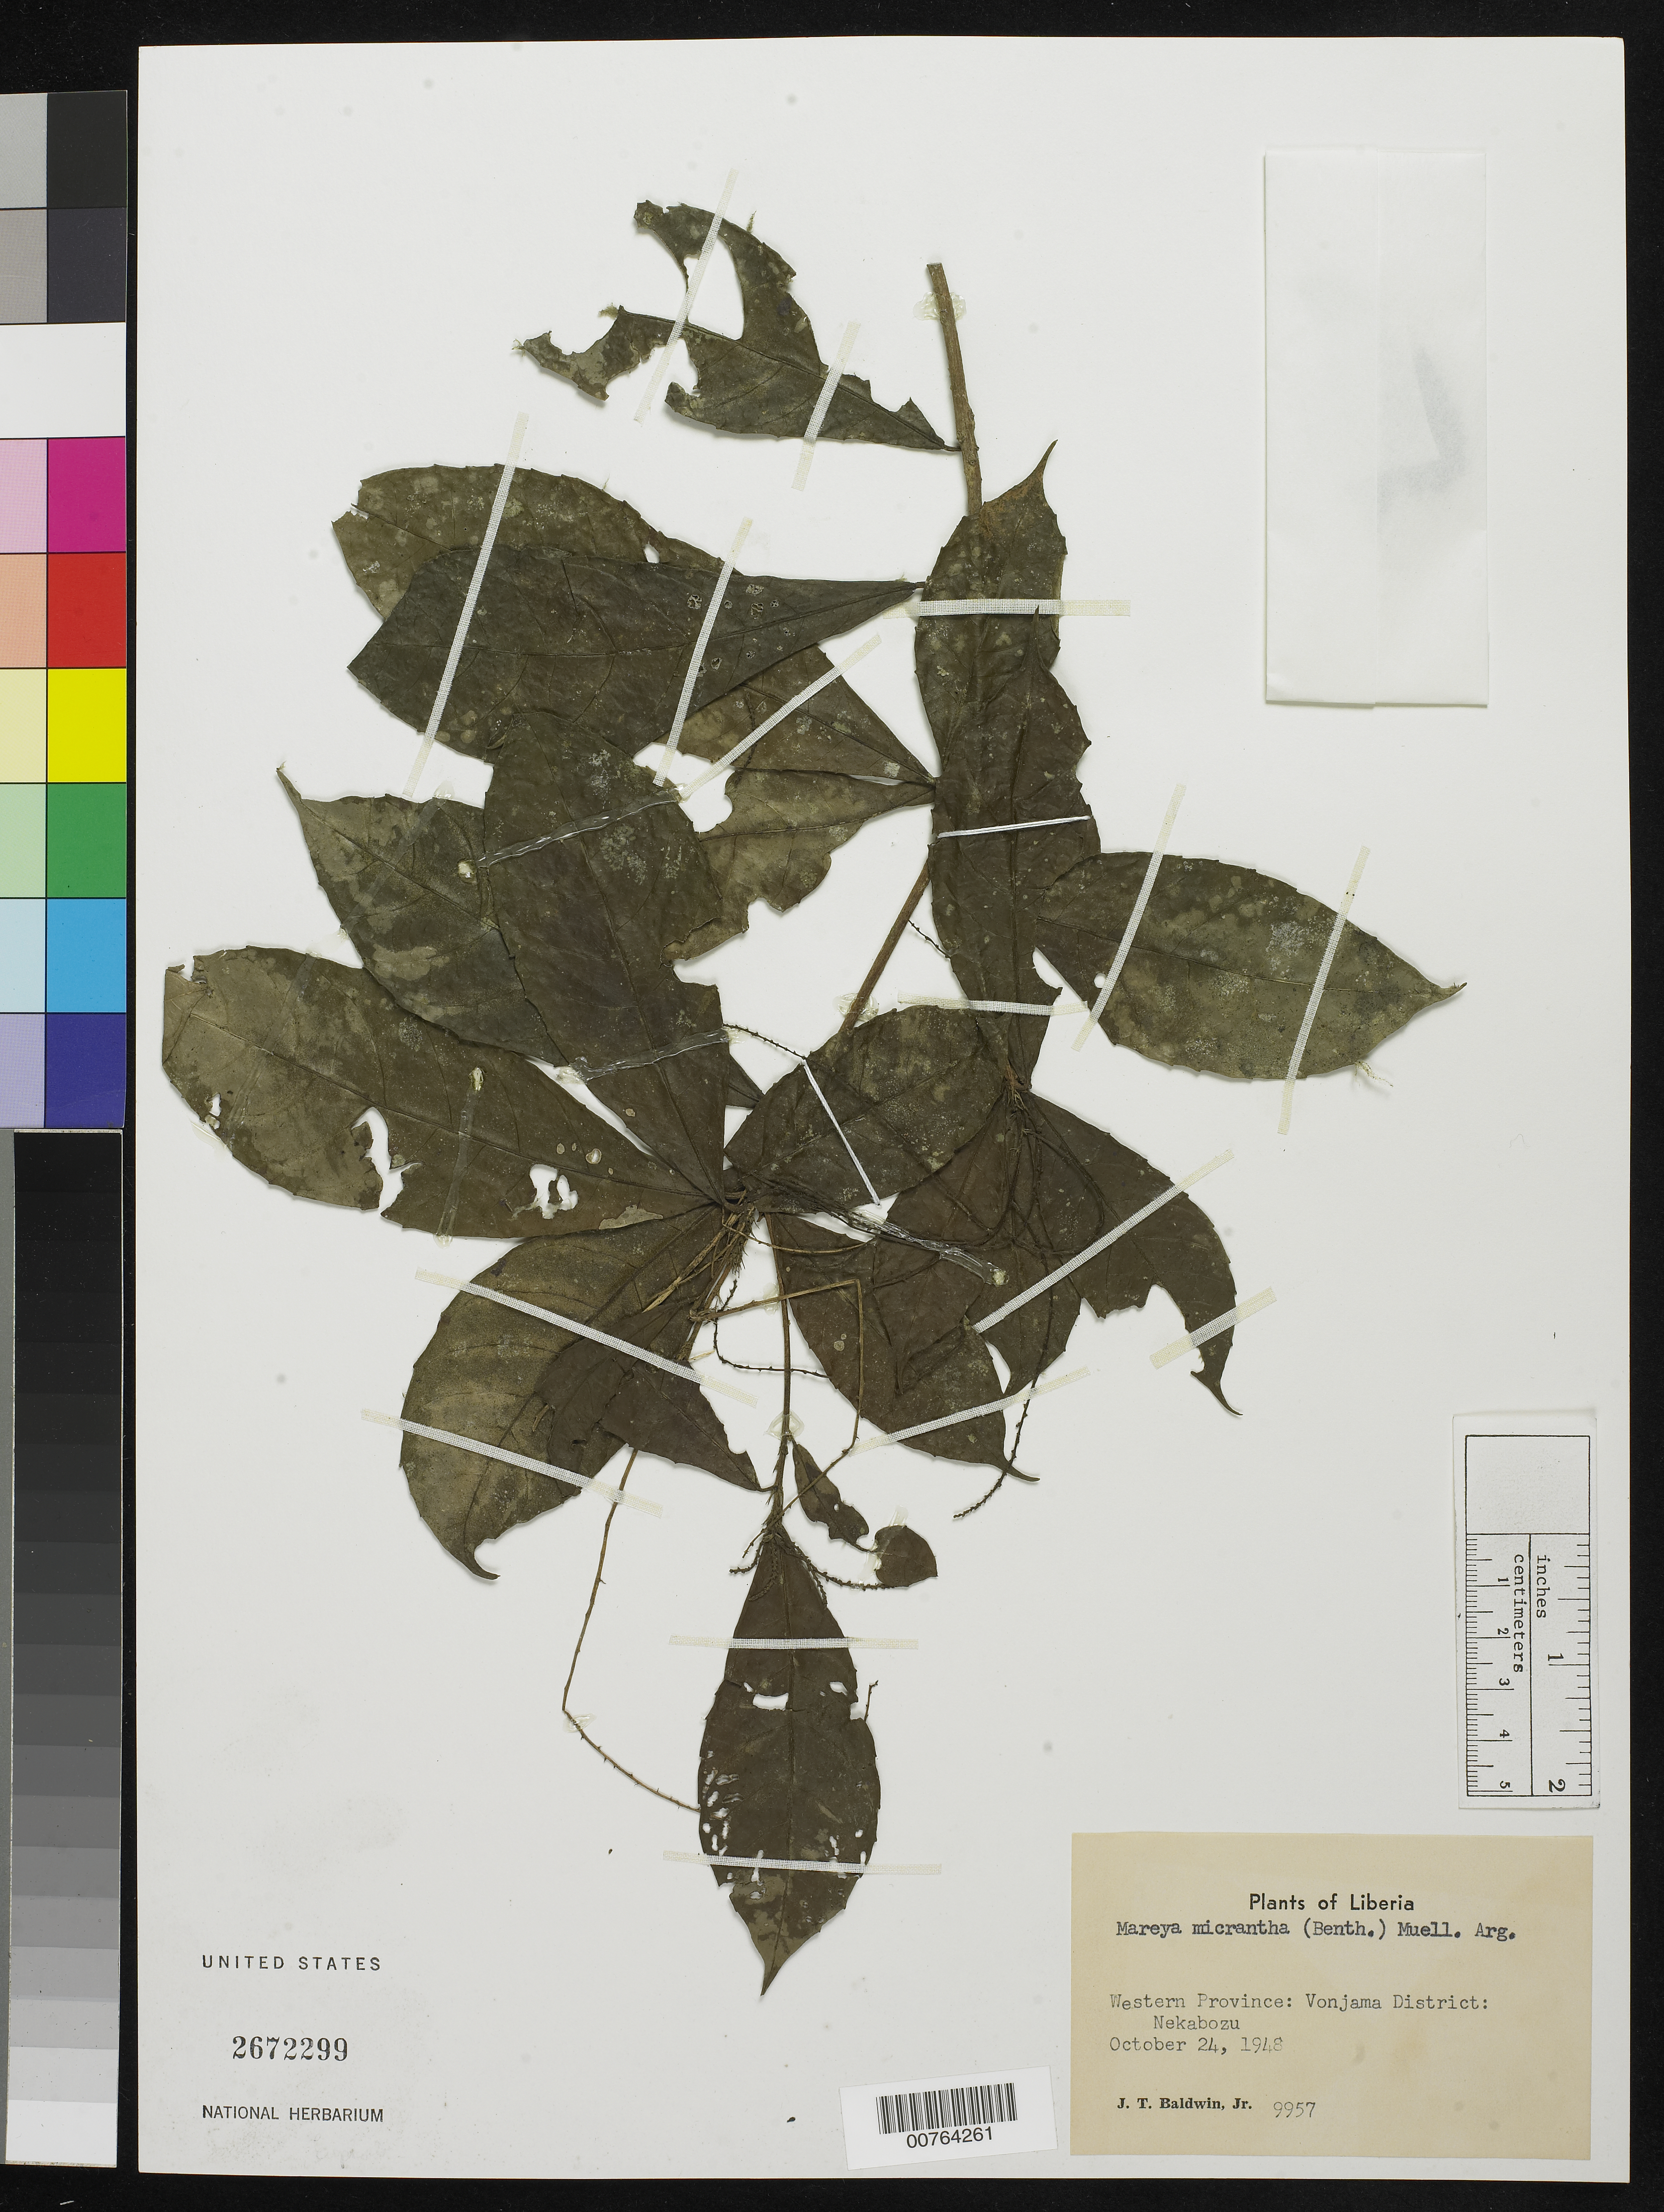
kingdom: Plantae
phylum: Tracheophyta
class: Magnoliopsida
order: Malpighiales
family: Euphorbiaceae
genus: Mareya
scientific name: Mareya micrantha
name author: (Benth.) Müll. Arg.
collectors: J. T. Baldwin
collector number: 9957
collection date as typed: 24 Oct 1948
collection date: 1948-10-24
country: Liberia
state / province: Lofa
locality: Western Province: Vonjama District, Nekabozu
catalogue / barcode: US 2672299